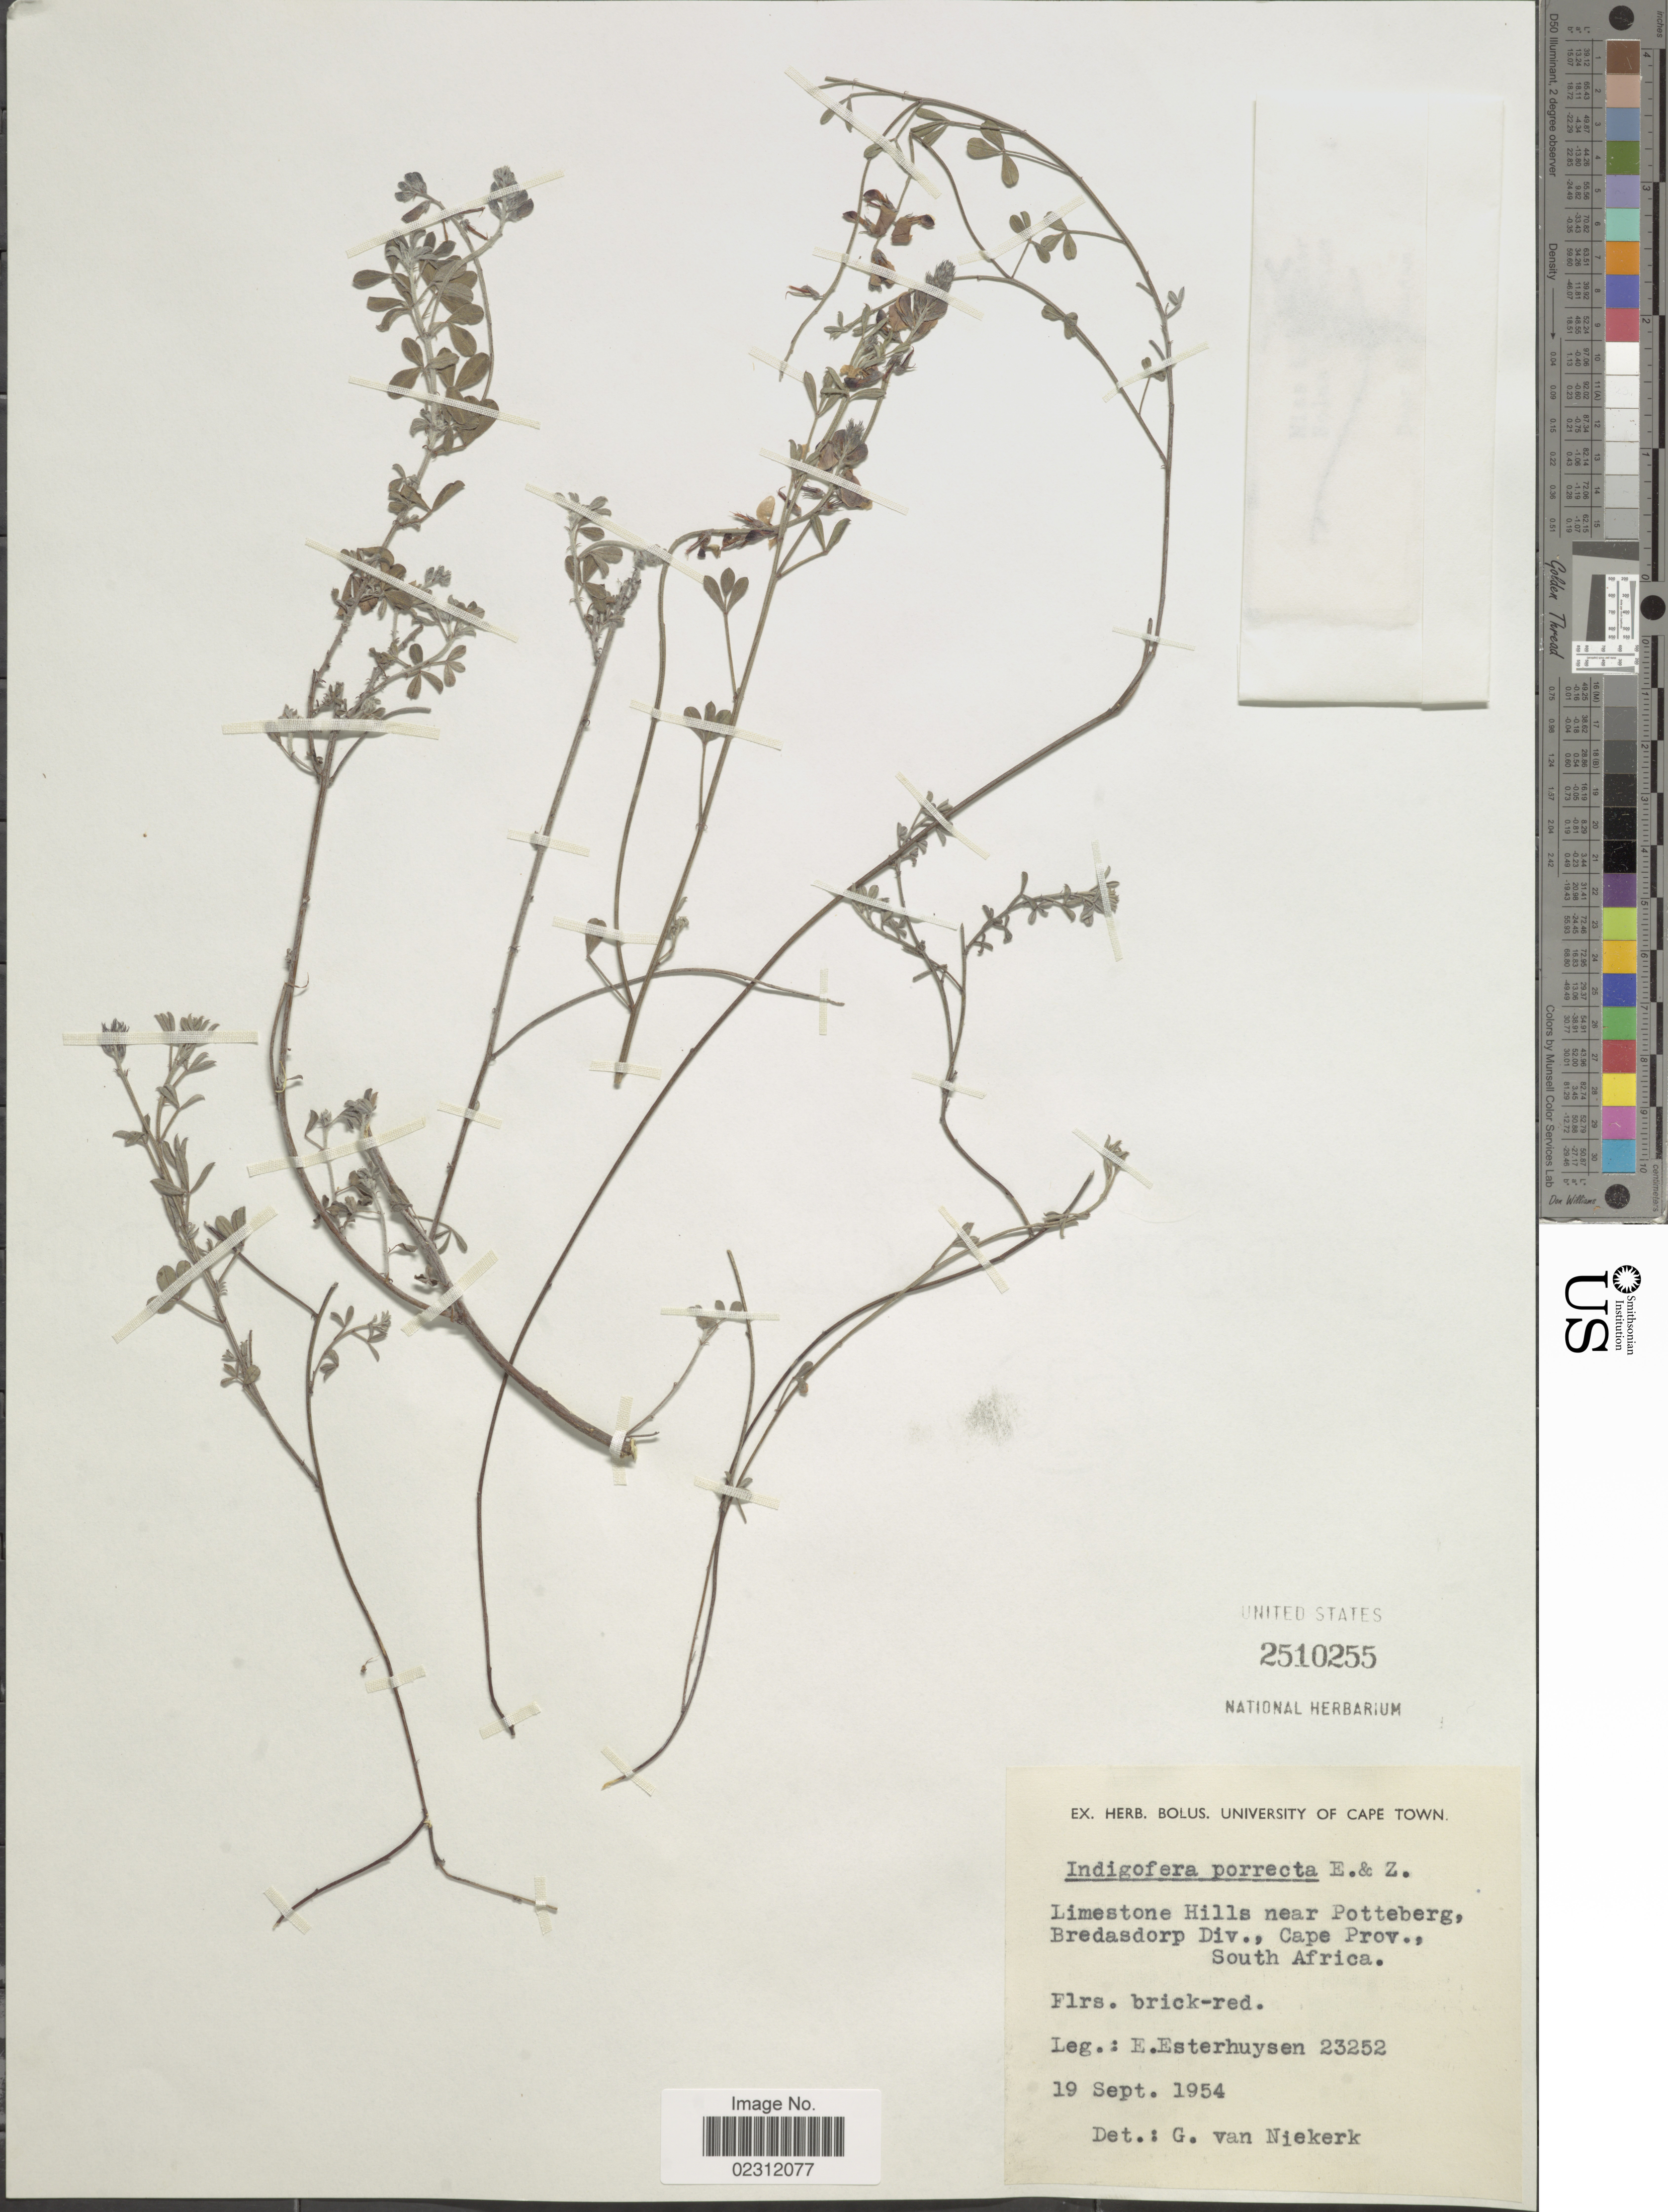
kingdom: Plantae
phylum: Tracheophyta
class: Magnoliopsida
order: Fabales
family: Fabaceae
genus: Indigofera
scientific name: Indigofera porrecta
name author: Eckl. & Zeyh.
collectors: E. E. Esterhuysen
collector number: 23252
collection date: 1954-09-19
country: South Africa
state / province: Western Cape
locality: Hills near Potteberg Bredasdorp Div.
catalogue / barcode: US 2510255